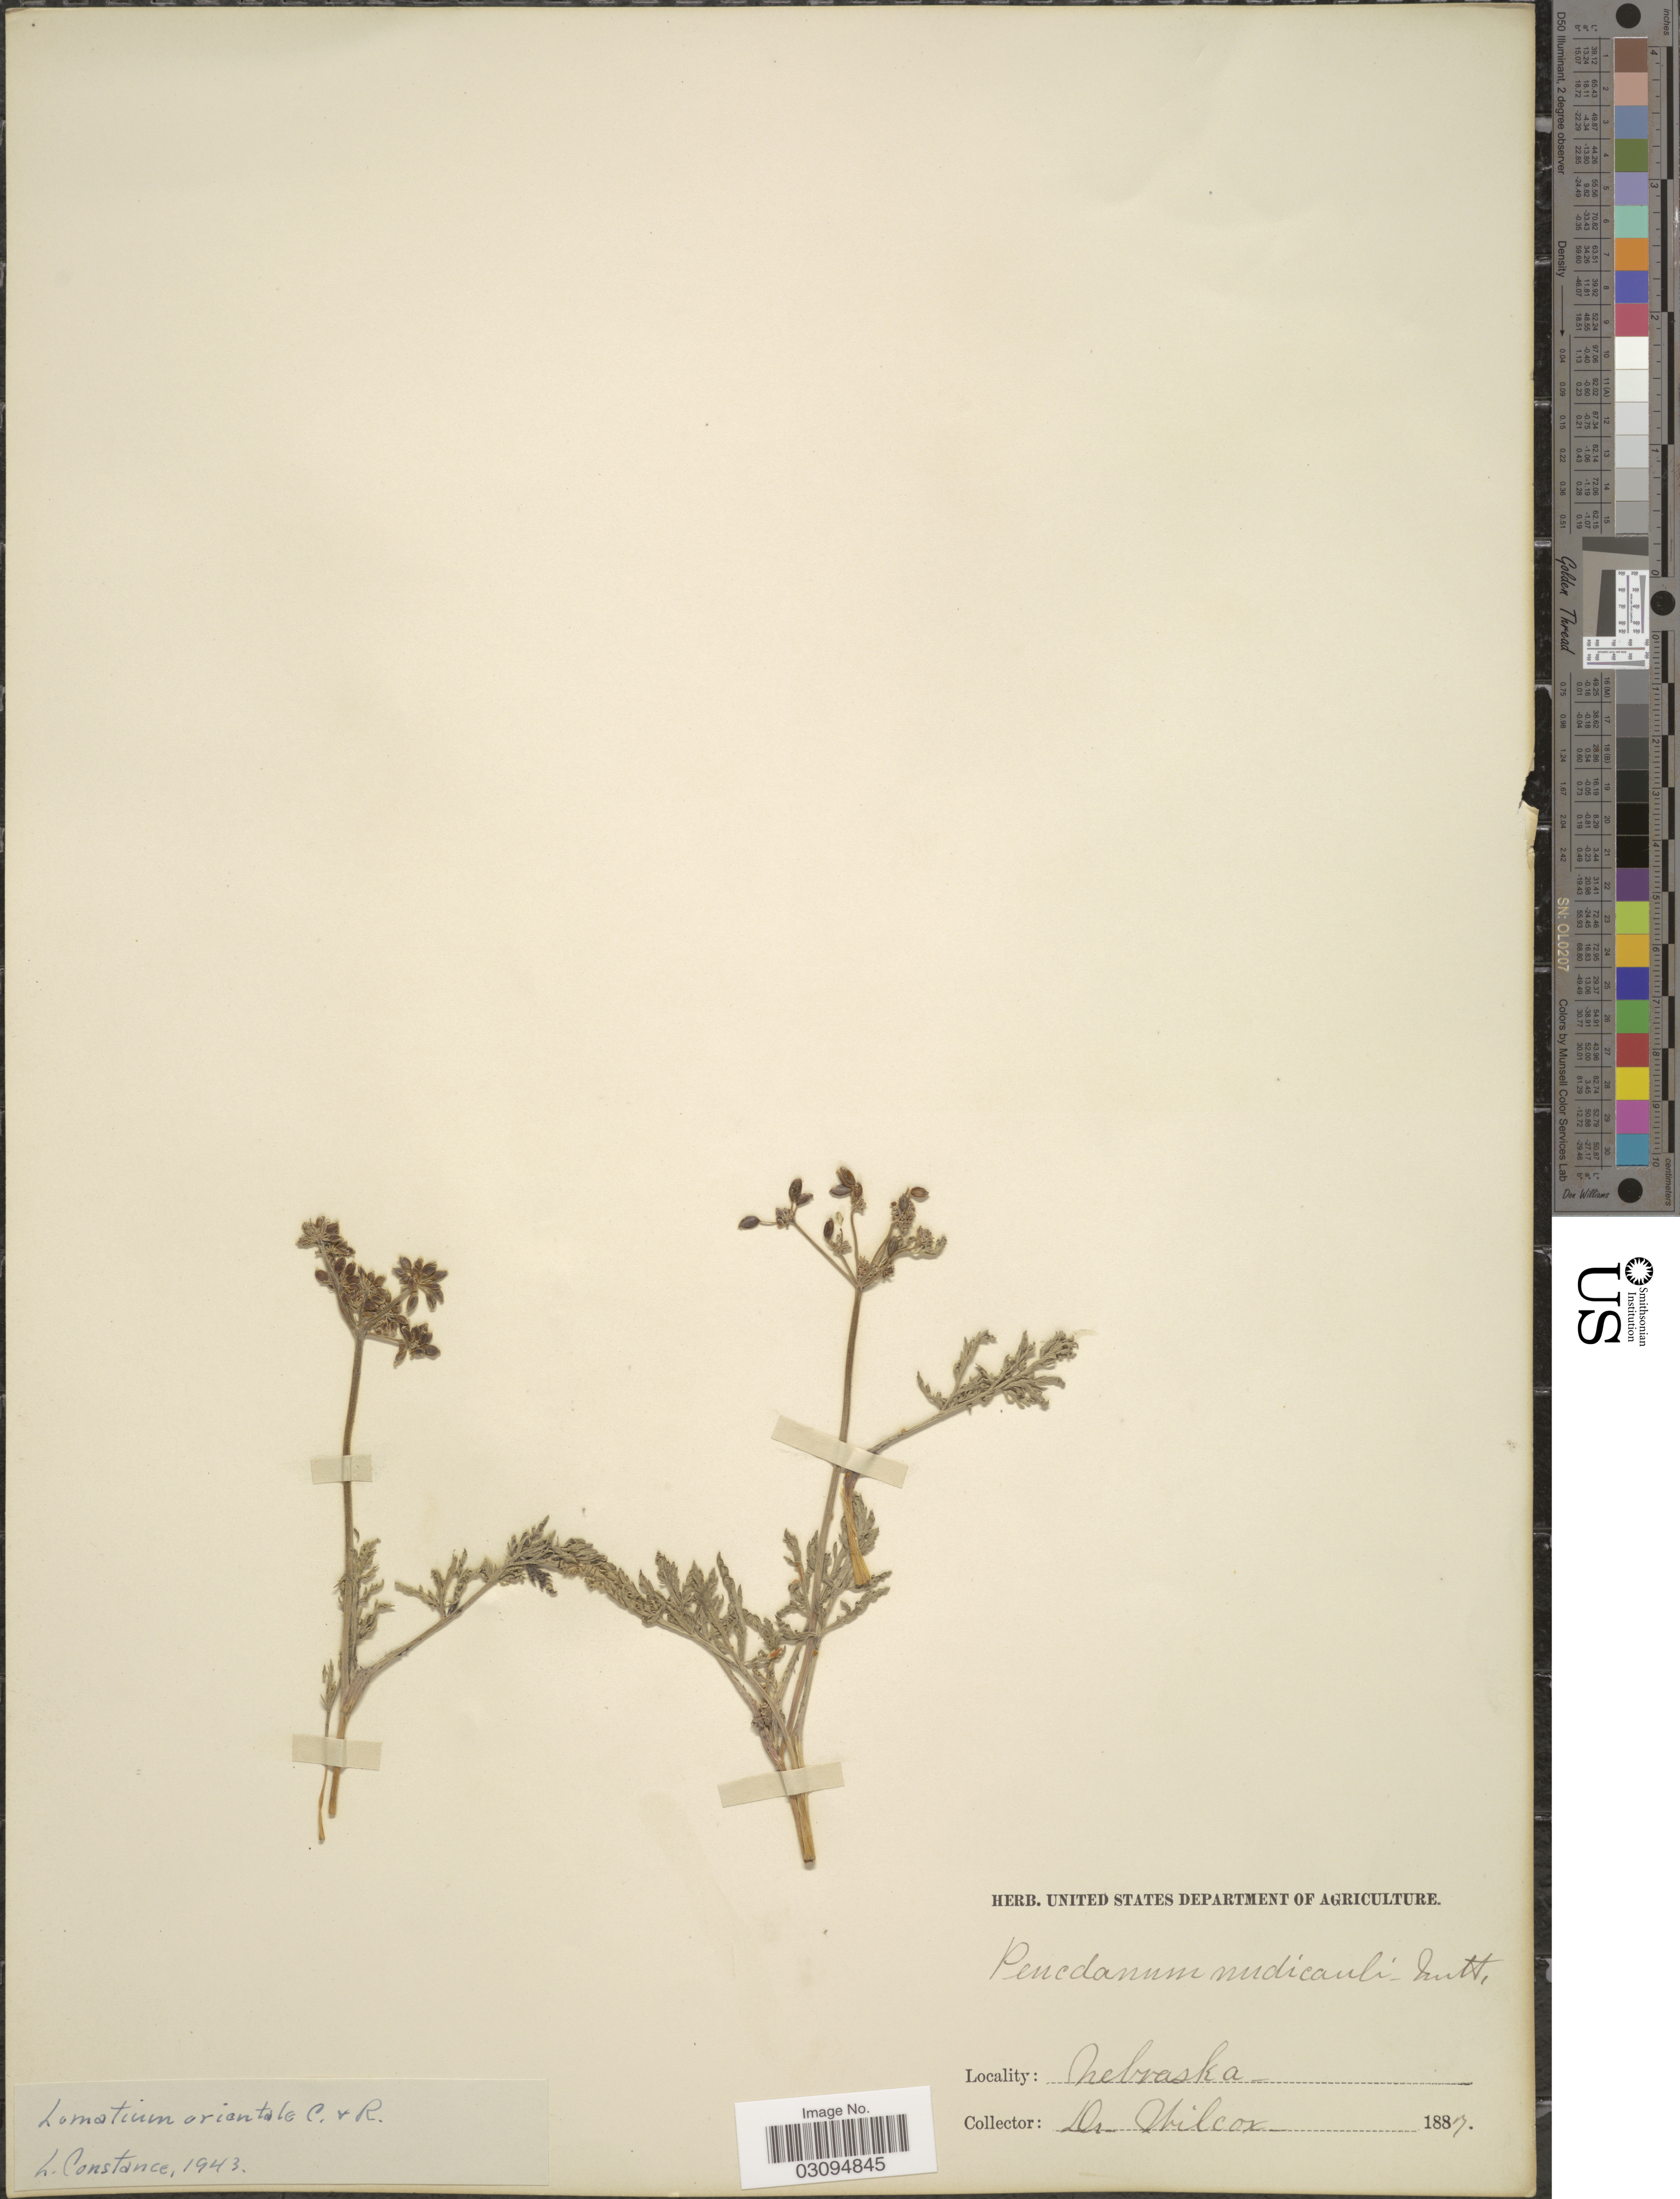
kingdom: Plantae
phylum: Tracheophyta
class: Magnoliopsida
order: Apiales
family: Apiaceae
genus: Lomatium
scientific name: Lomatium orientale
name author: J.M. Coult. & Rose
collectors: -. Wilcox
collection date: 1887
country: United States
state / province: Nebraska